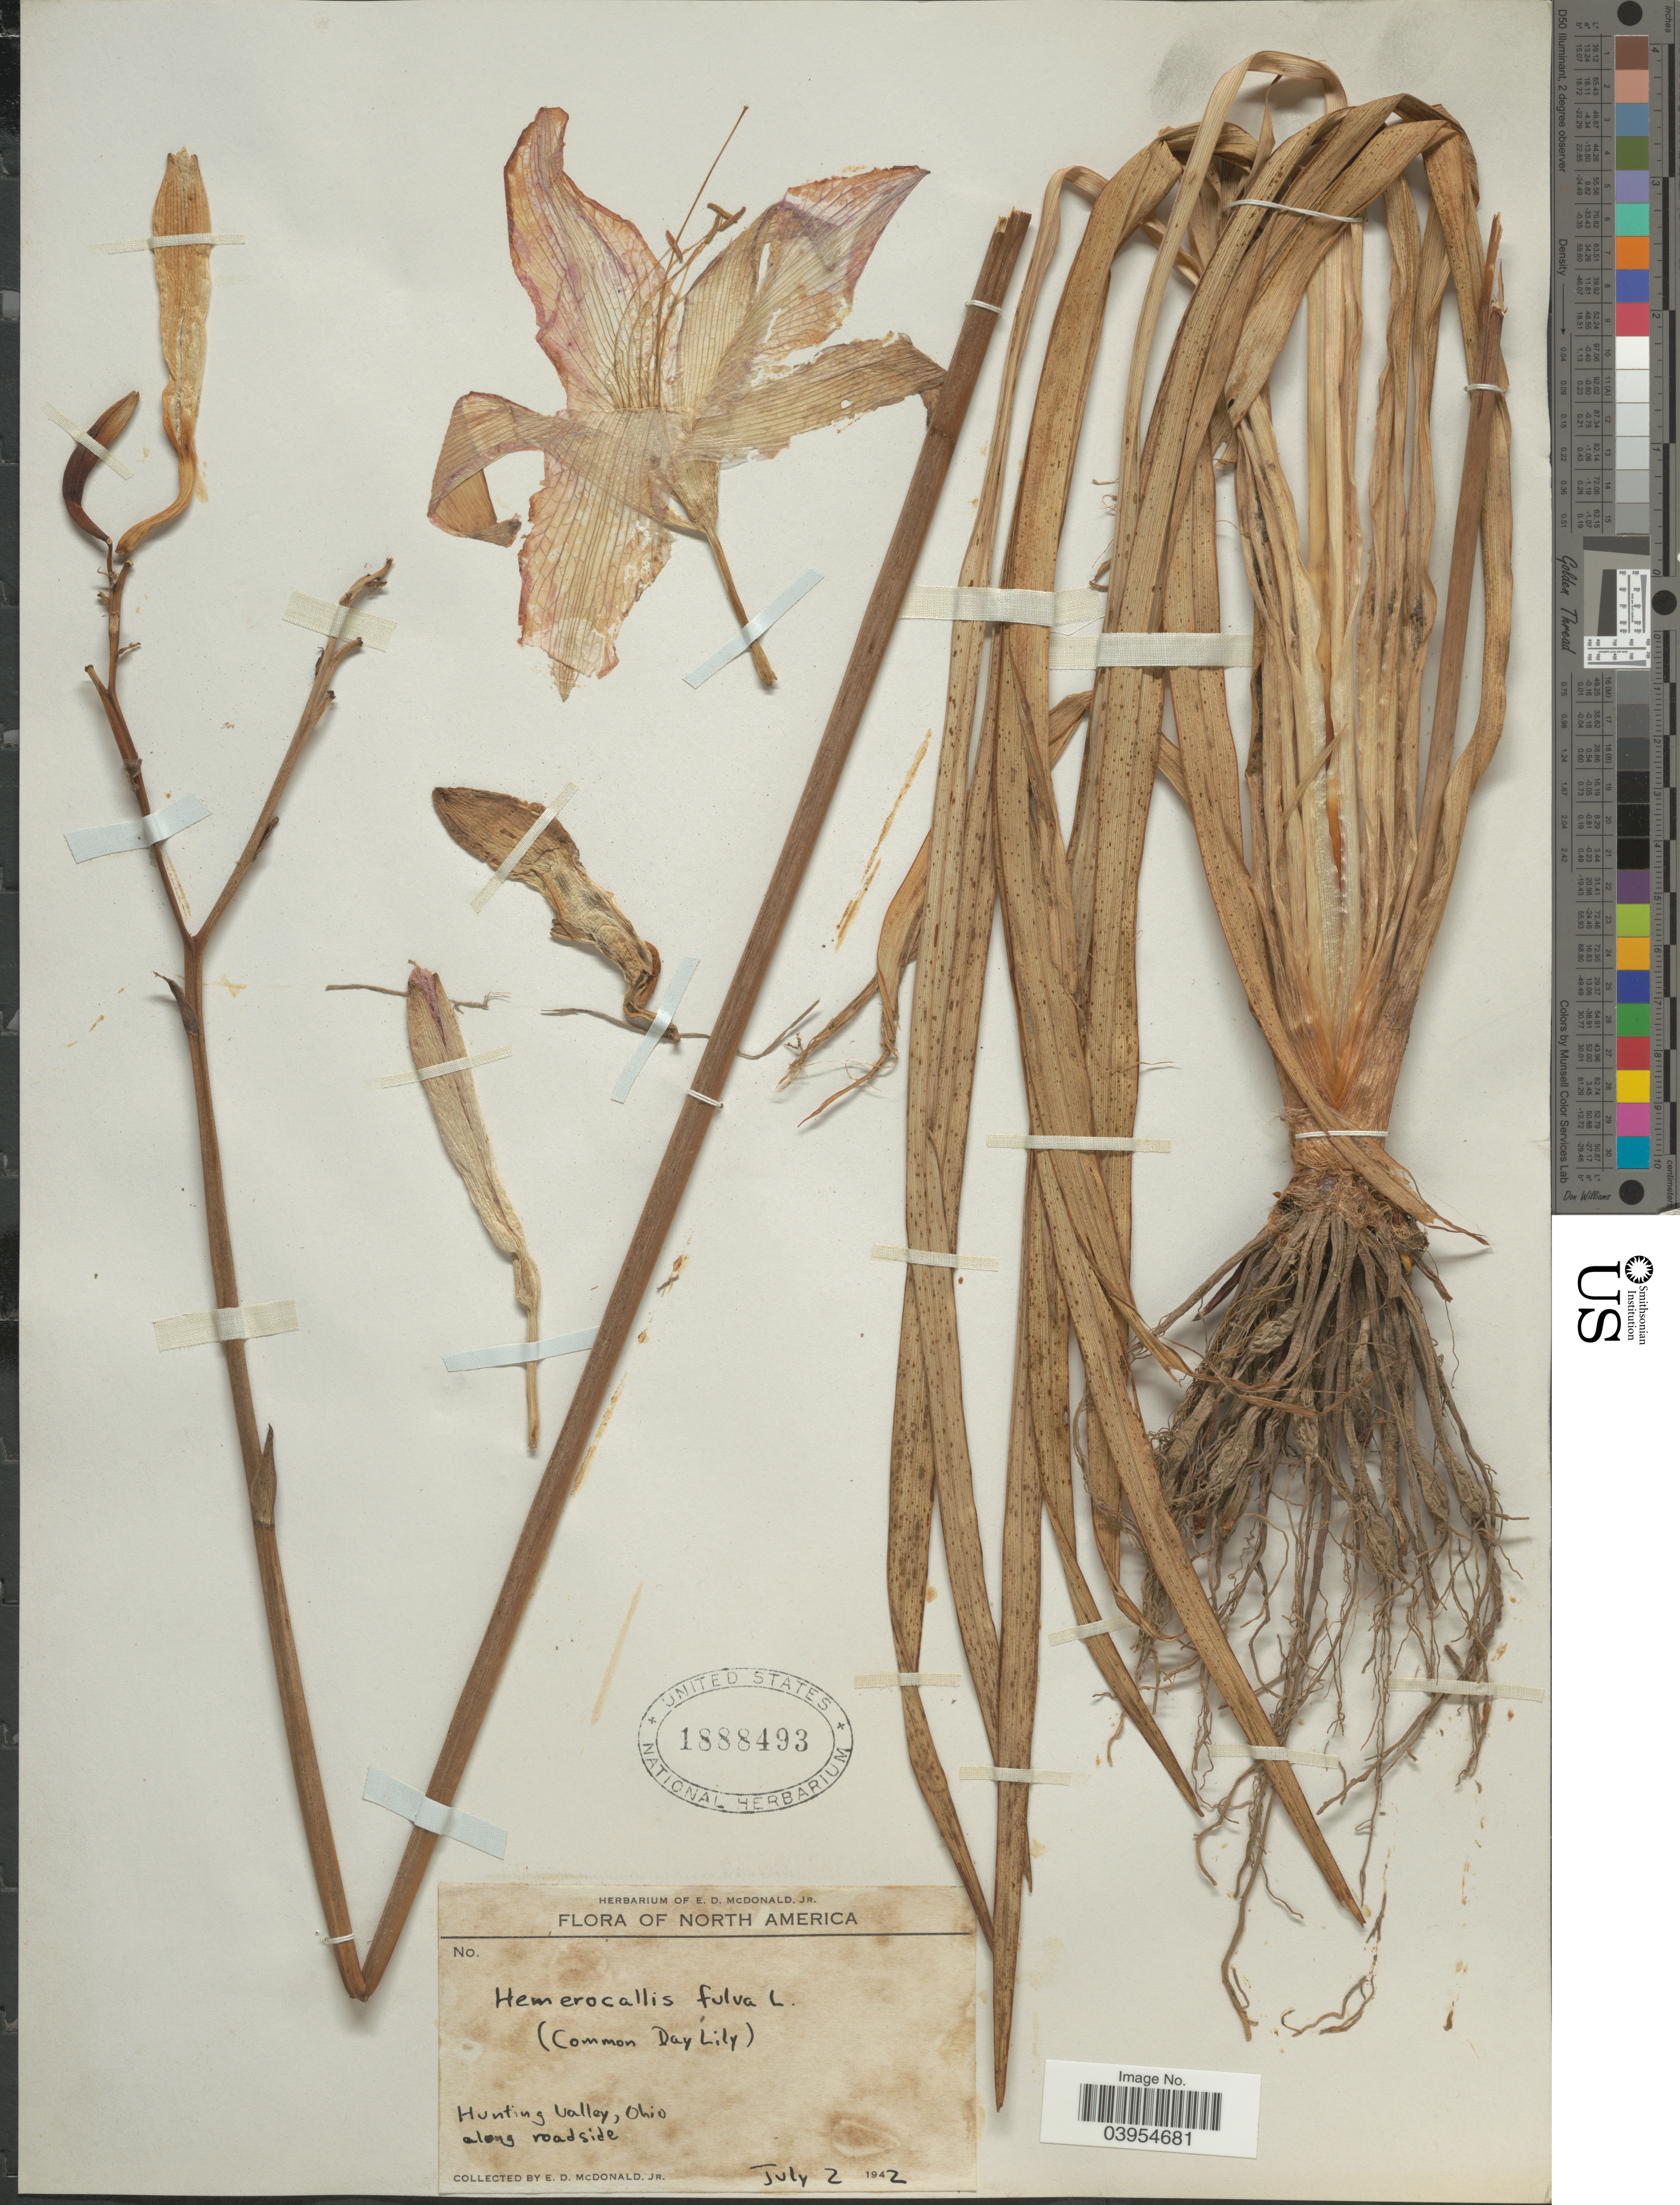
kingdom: Plantae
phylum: Tracheophyta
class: Liliopsida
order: Asparagales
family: Asphodelaceae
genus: Hemerocallis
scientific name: Hemerocallis fulva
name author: L.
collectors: E. D. McDonald Jr.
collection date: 1942-07-02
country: United States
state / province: Ohio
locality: Hunting Valley.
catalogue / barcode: US 1888493